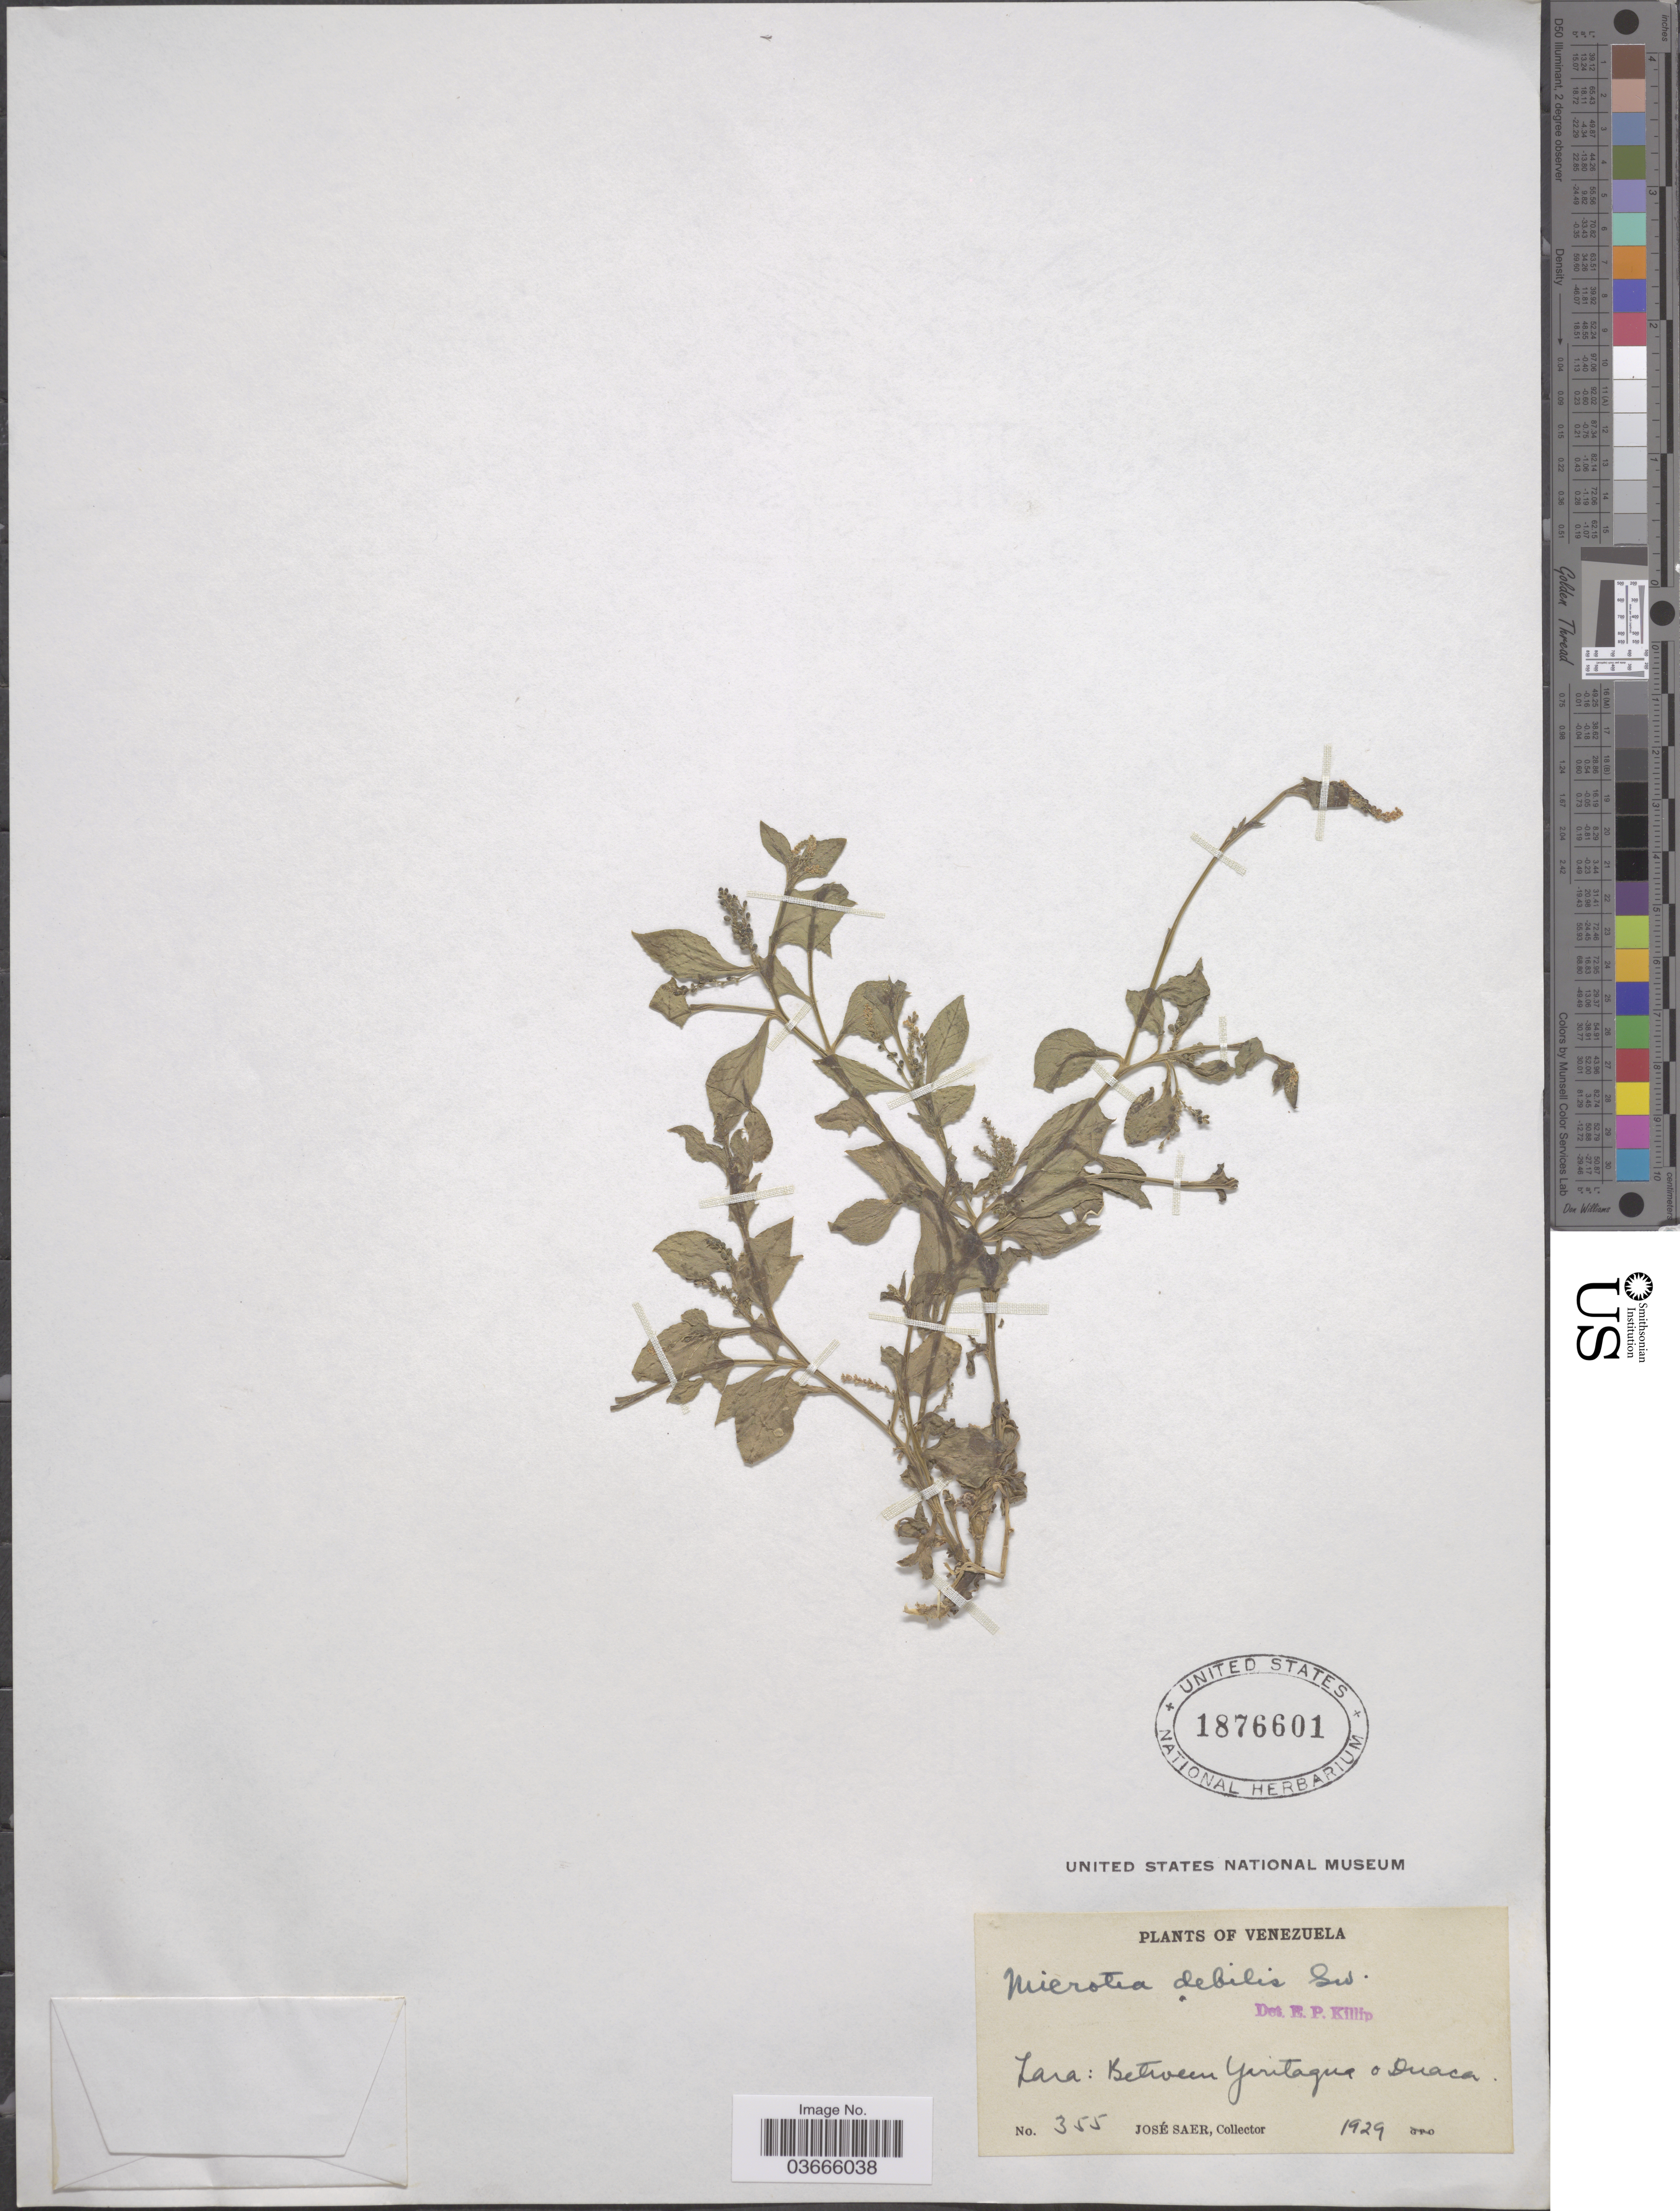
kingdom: Plantae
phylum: Tracheophyta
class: Magnoliopsida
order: Caryophyllales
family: Microteaceae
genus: Microtea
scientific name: Microtea debilis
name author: Sw.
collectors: J. Saer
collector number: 355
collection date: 1929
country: Venezuela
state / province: Lara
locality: Between Yuritagua & Duaca.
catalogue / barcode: US 1876601